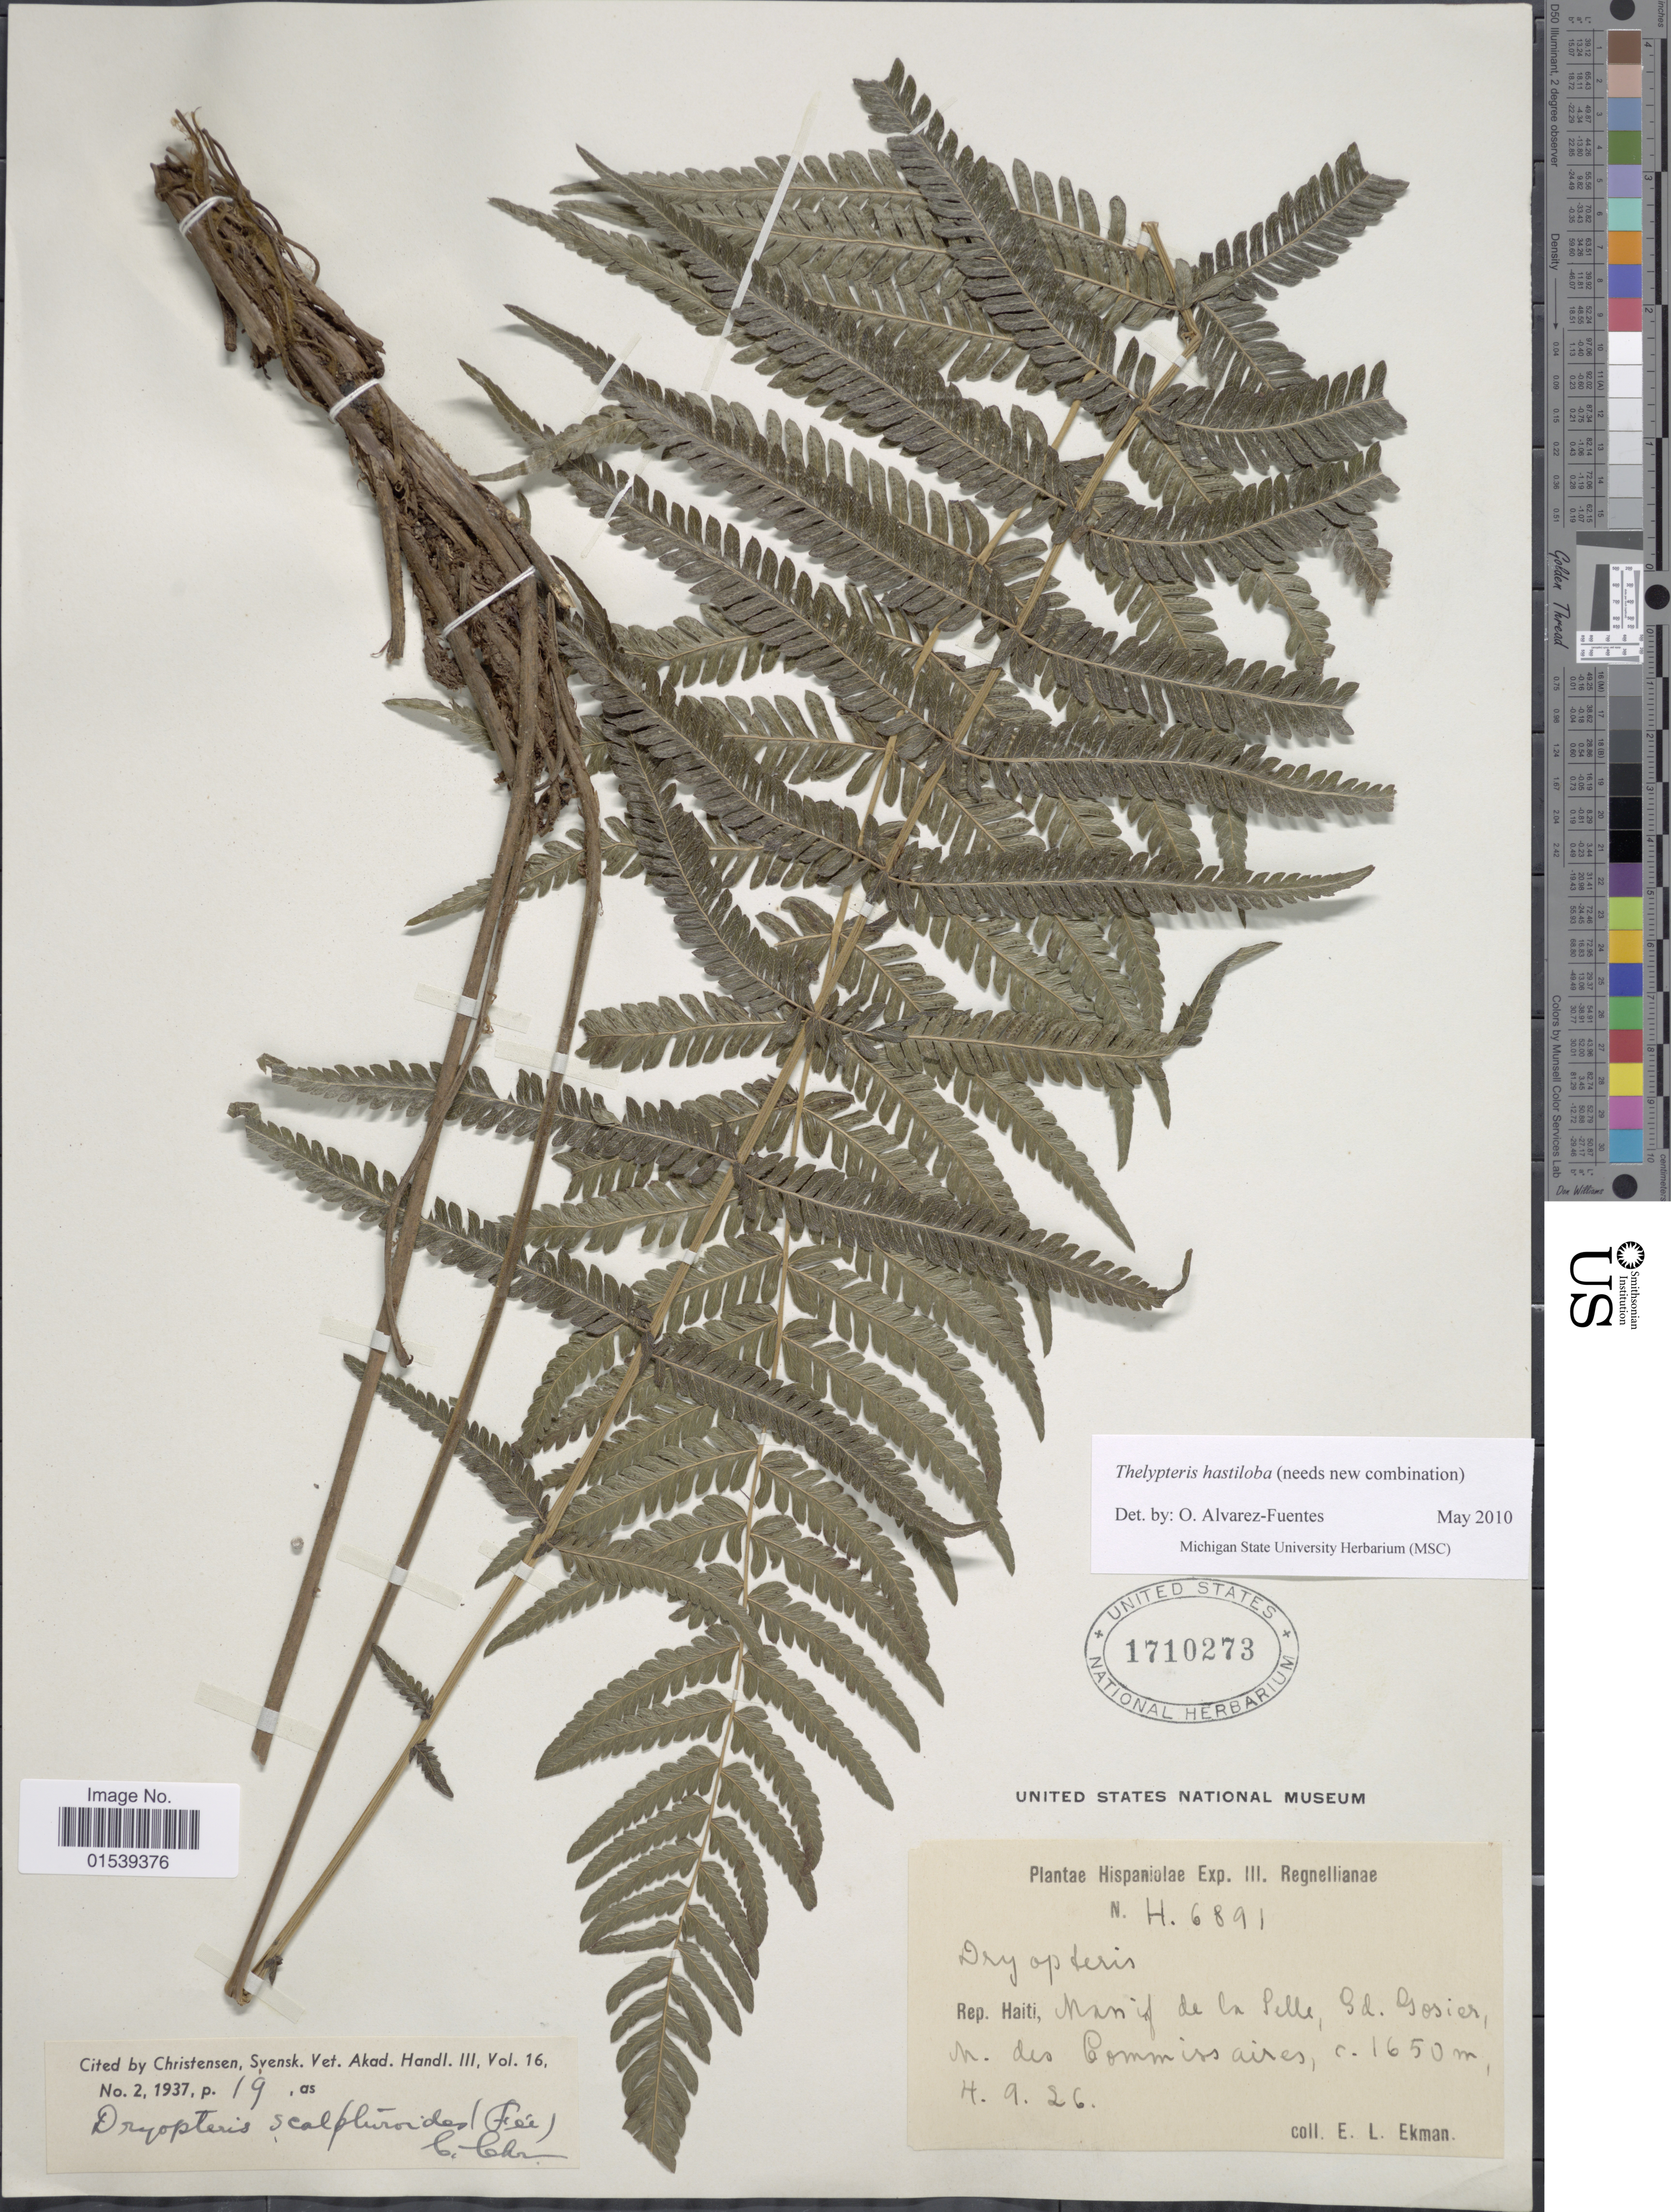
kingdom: Plantae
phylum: Tracheophyta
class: Polypodiopsida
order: Polypodiales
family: Thelypteridaceae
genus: Amauropelta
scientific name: Amauropelta hastiloba (C. Chr.) comb. nov., ined 2015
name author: (C. Chr.)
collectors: E. L. Ekman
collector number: H6891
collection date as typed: Transcribed d/m/y: 4/9/26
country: Haiti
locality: Massif de la Selle, Grand Gosier, Mont des Commissaires.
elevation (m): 1650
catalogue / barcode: US 1710273